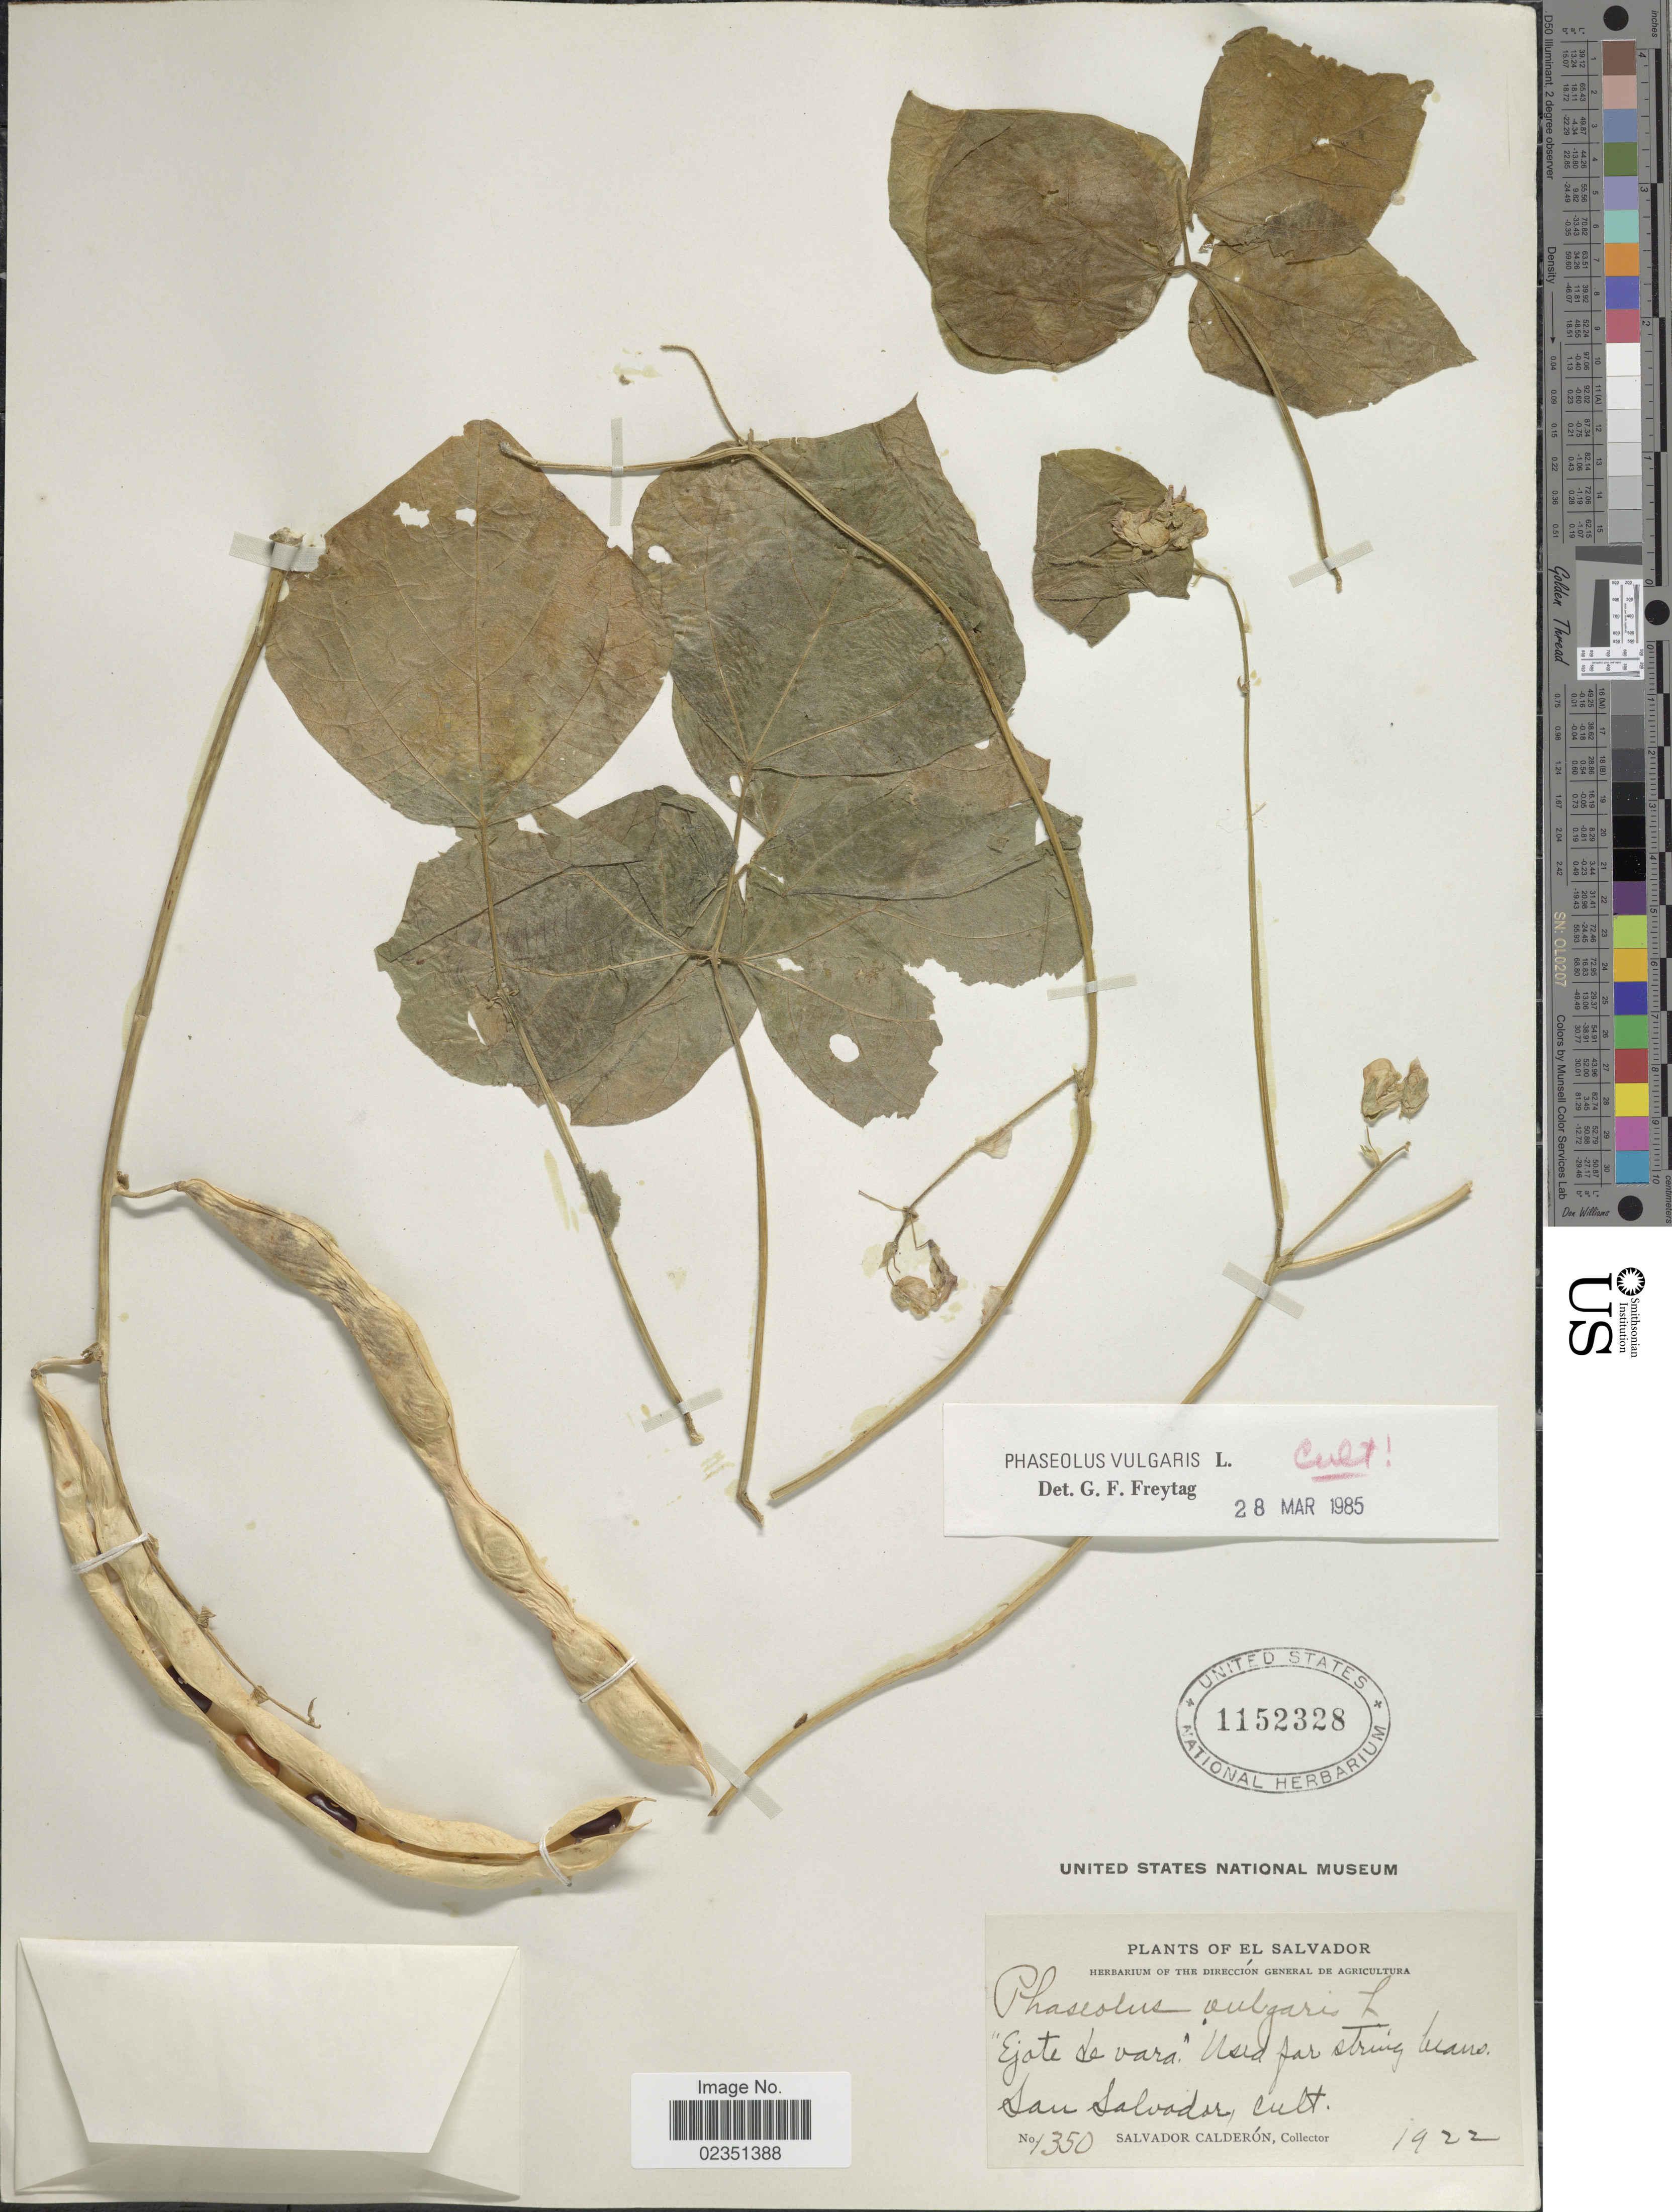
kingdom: Plantae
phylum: Tracheophyta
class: Magnoliopsida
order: Fabales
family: Fabaceae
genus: Phaseolus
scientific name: Phaseolus vulgaris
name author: L.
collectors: S. Calderón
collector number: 1350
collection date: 1922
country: El Salvador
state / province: San Salvador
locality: Cult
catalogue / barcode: US 1152328